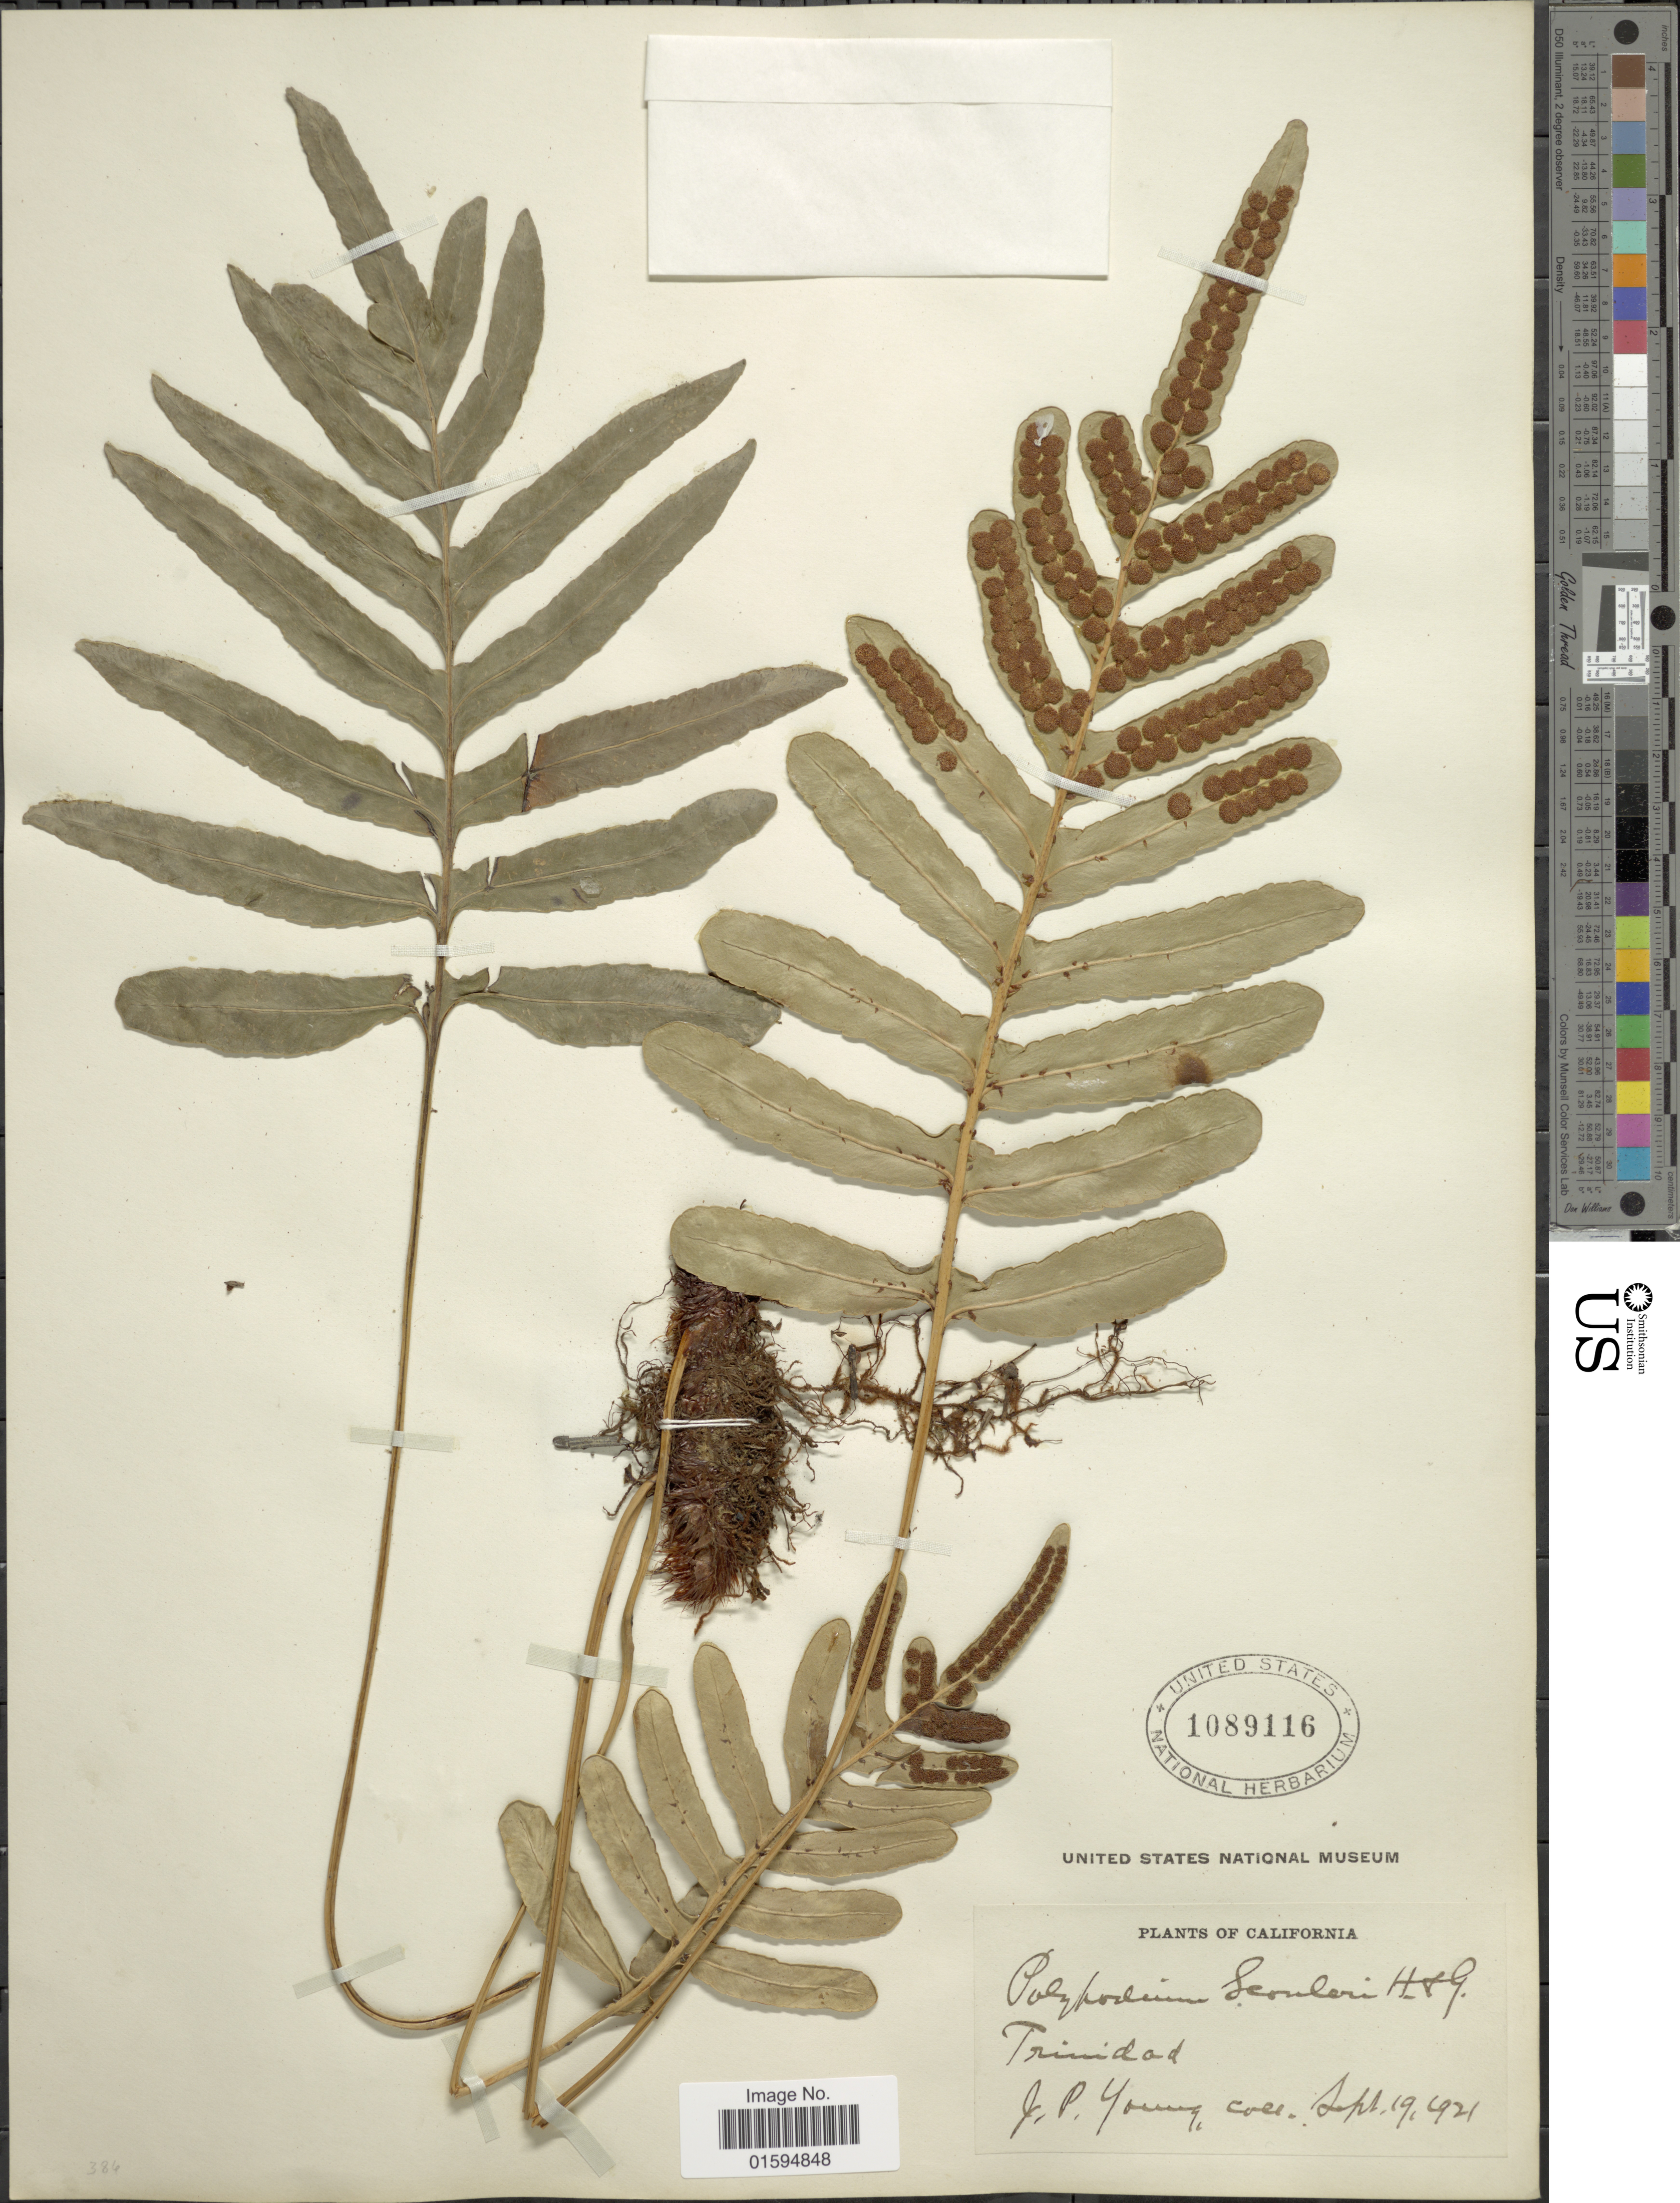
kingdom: Plantae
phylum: Tracheophyta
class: Polypodiopsida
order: Polypodiales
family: Polypodiaceae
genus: Polypodium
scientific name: Polypodium scouleri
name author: Hook. & Grev.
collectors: J. P. Young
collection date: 1921-09-19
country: United States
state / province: California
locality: Trinidad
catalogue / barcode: US 1089116